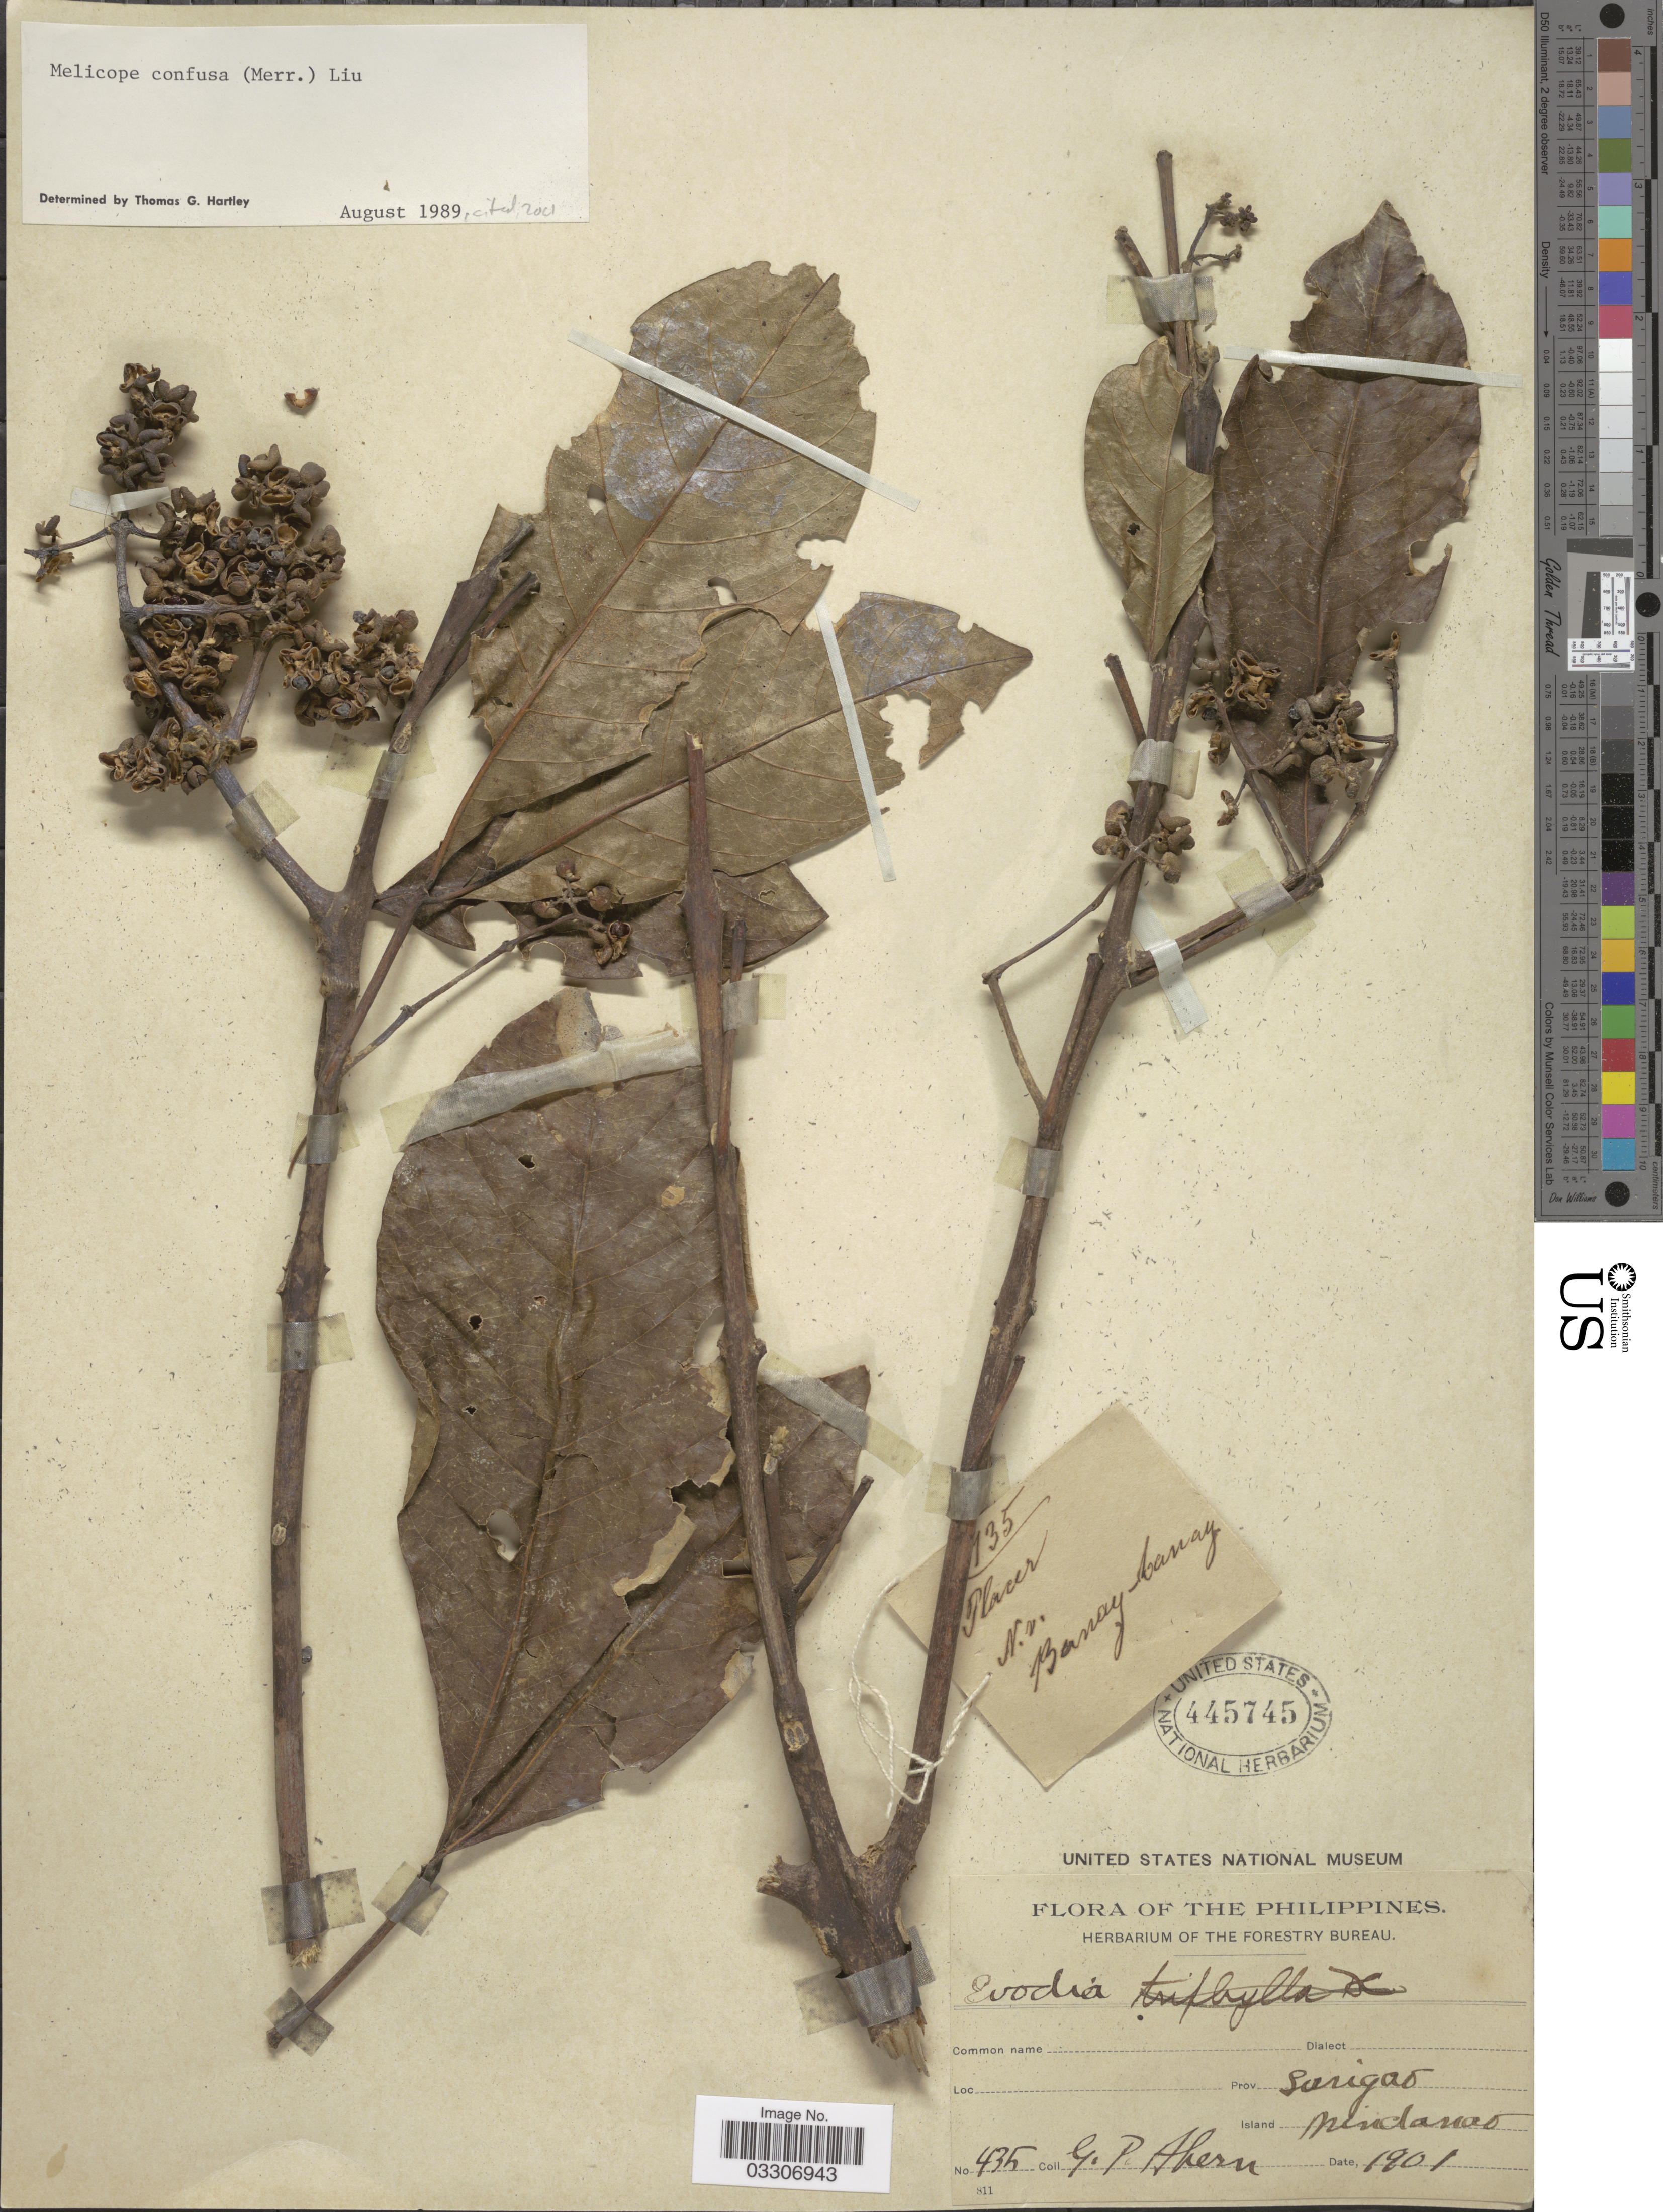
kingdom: Plantae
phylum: Tracheophyta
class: Magnoliopsida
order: Sapindales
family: Rutaceae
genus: Melicope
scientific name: Melicope confusa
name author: (Merr.) P.S. Liu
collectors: G. Ahern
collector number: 435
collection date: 1901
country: Philippines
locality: Prov. Surigao, Island Mindanao.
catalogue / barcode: US 445745